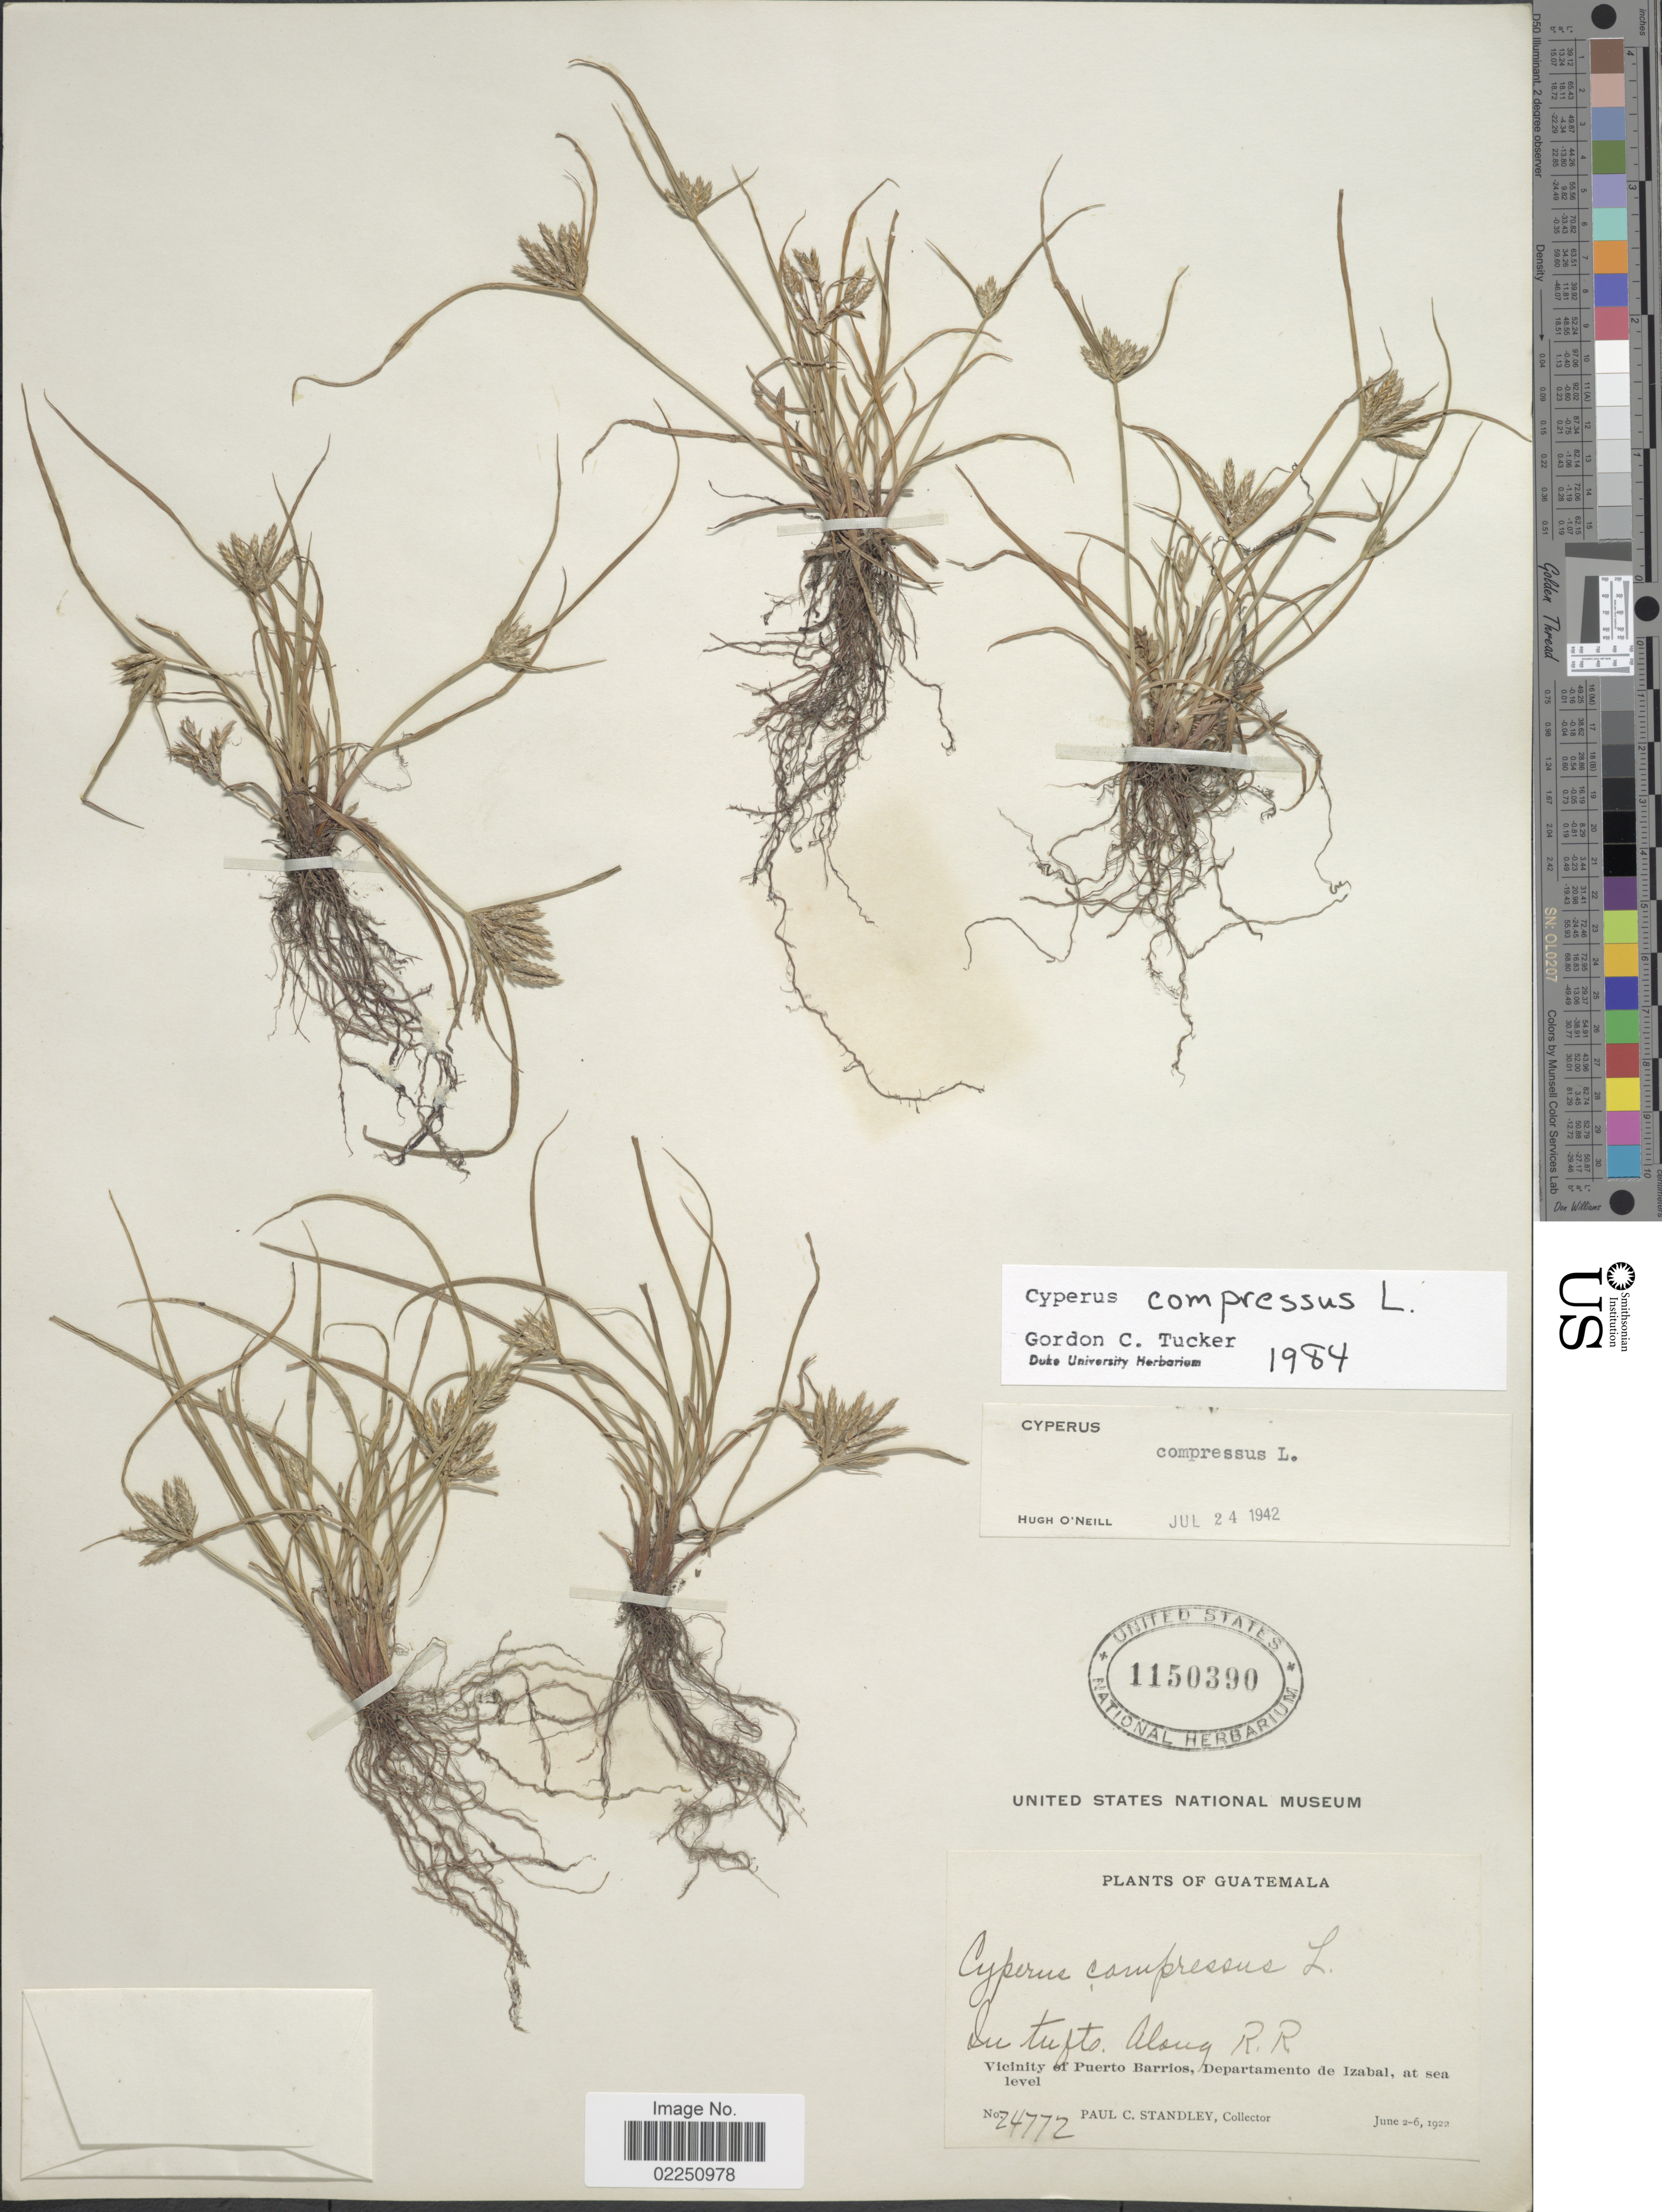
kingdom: Plantae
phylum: Tracheophyta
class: Liliopsida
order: Poales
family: Cyperaceae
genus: Cyperus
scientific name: Cyperus compressus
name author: L.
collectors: P. C. Standley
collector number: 24772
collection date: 1922-06-02/1922-06-06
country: Guatemala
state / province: Izabal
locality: Vicinity of Puerto Barrios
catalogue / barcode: US 1150390